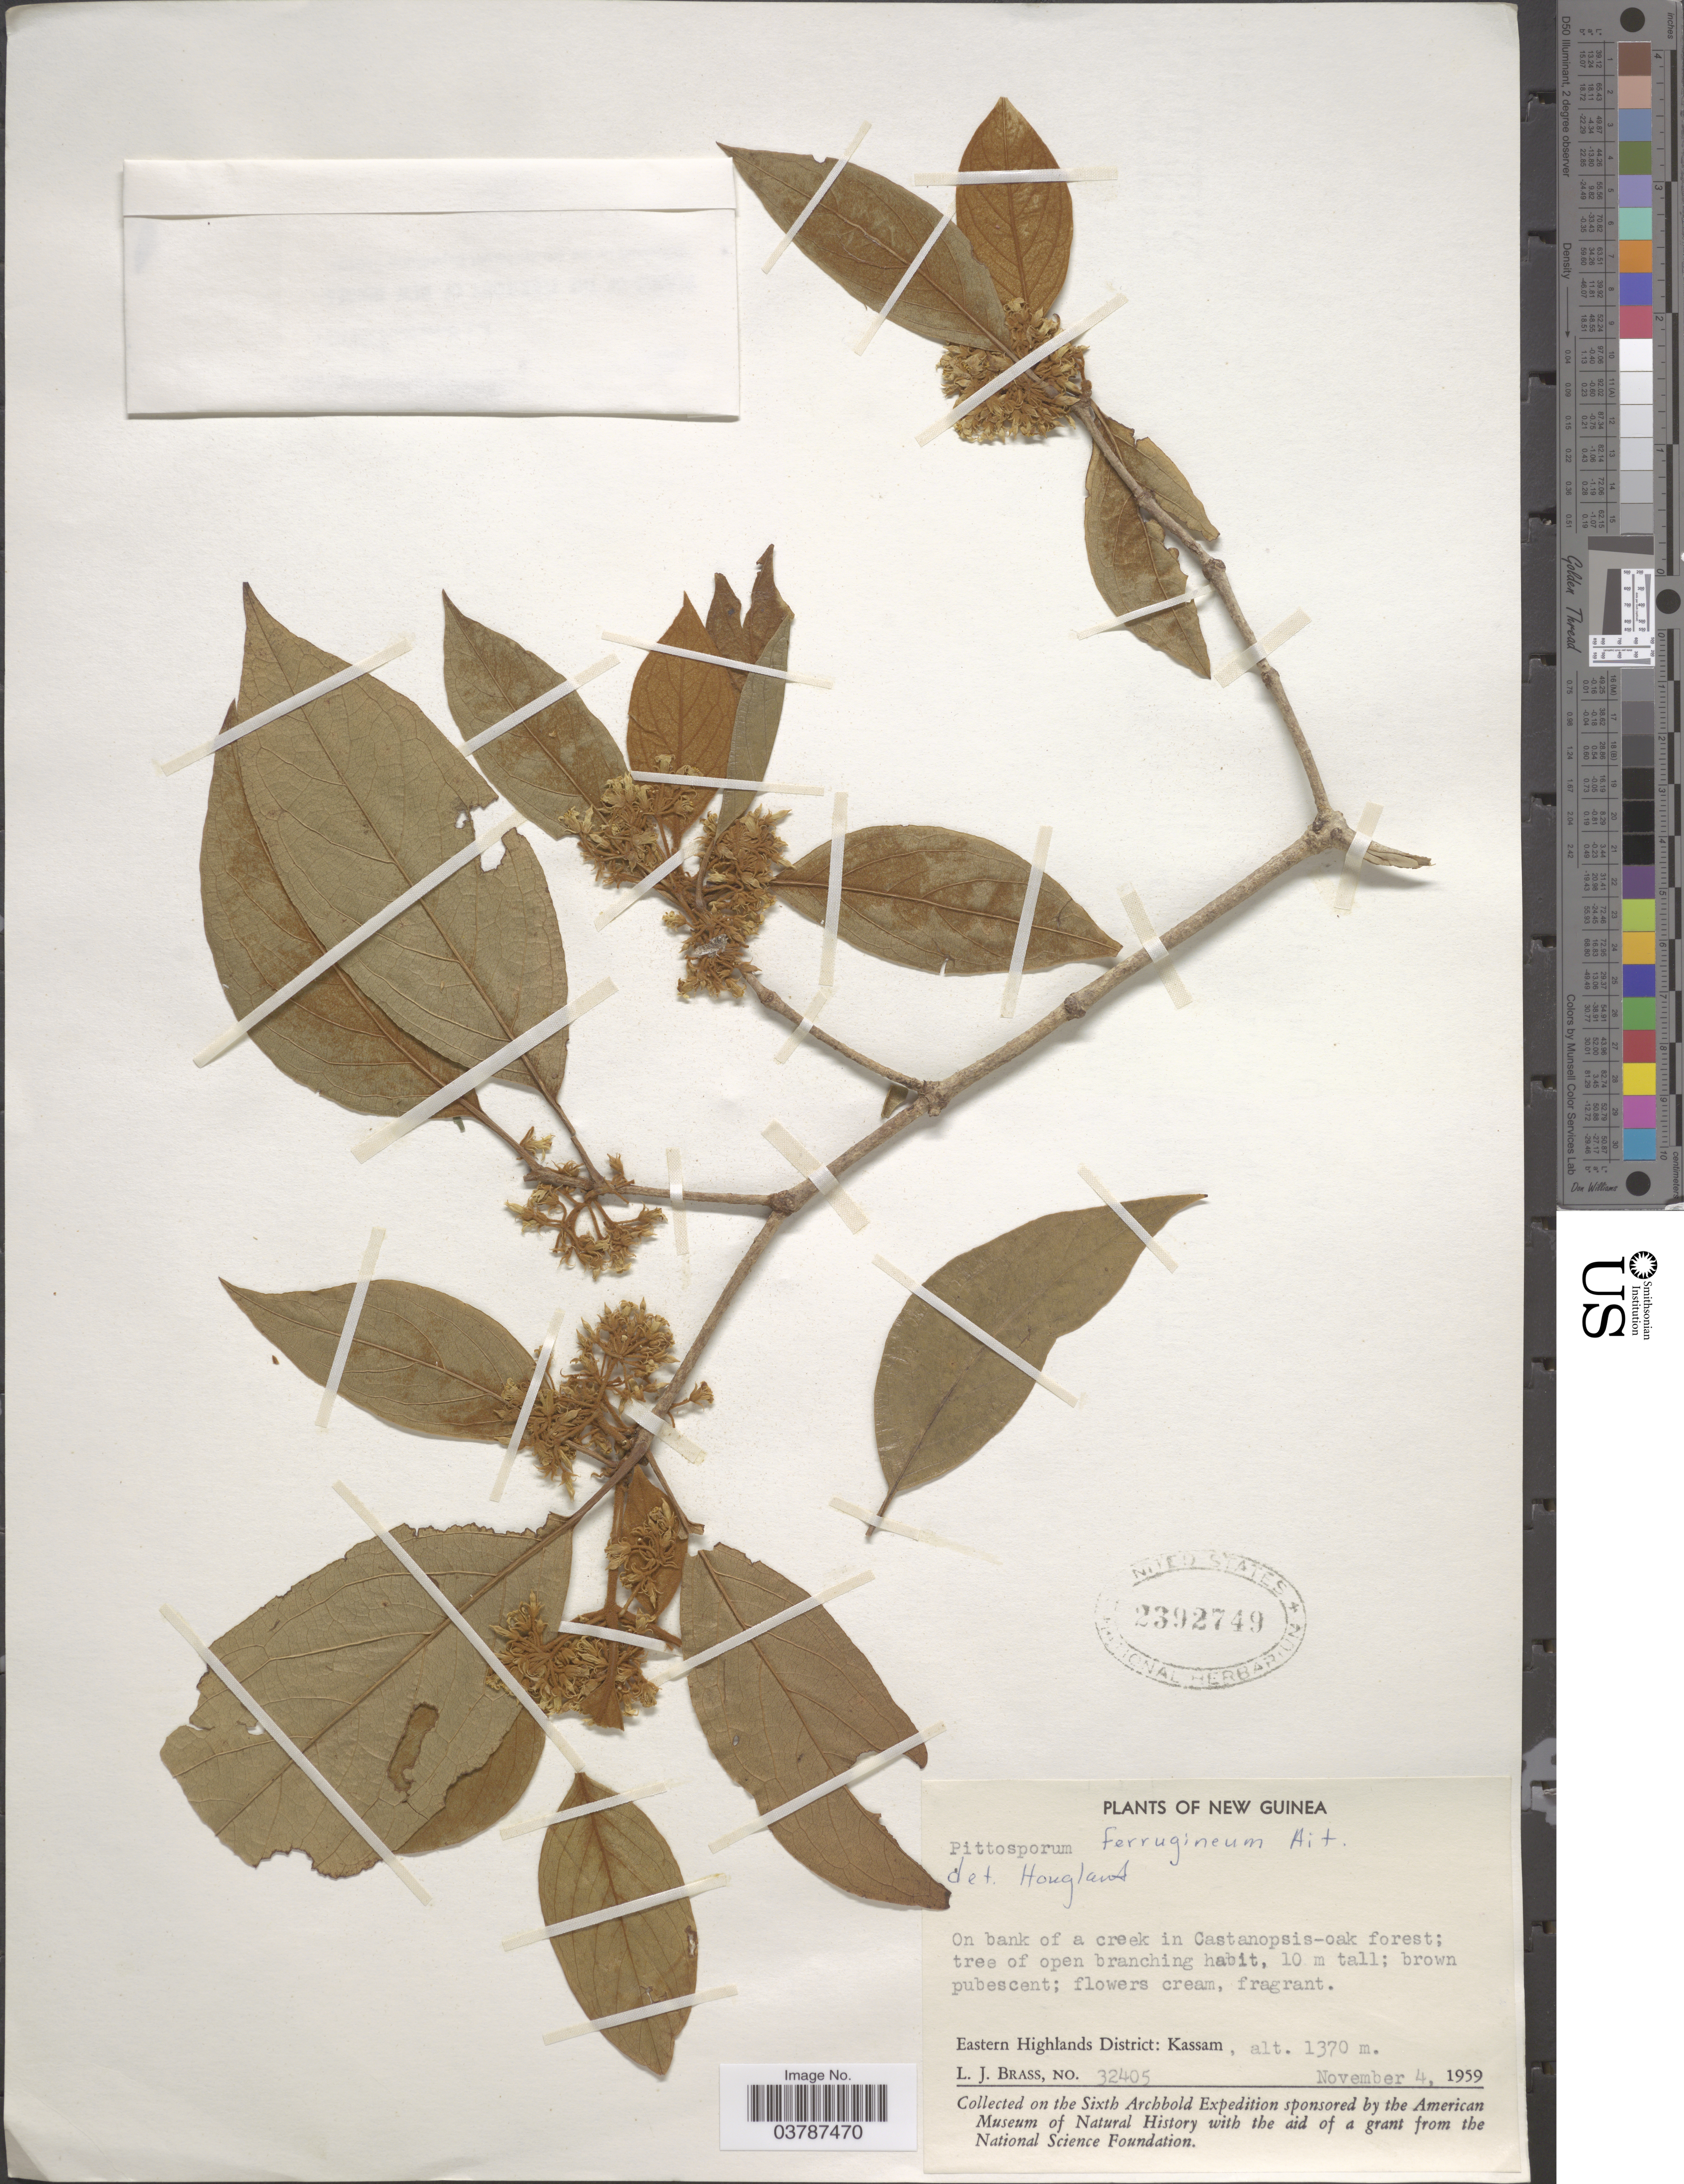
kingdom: Plantae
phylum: Tracheophyta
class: Magnoliopsida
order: Apiales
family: Pittosporaceae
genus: Pittosporum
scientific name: Pittosporum ferrugineum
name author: Dryand. ex Aiton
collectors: L. J. Brass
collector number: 32405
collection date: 1959-11-04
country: Papua New Guinea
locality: New Guinea. Eastern Highlands District: Kassam.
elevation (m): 1370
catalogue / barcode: US 2392749